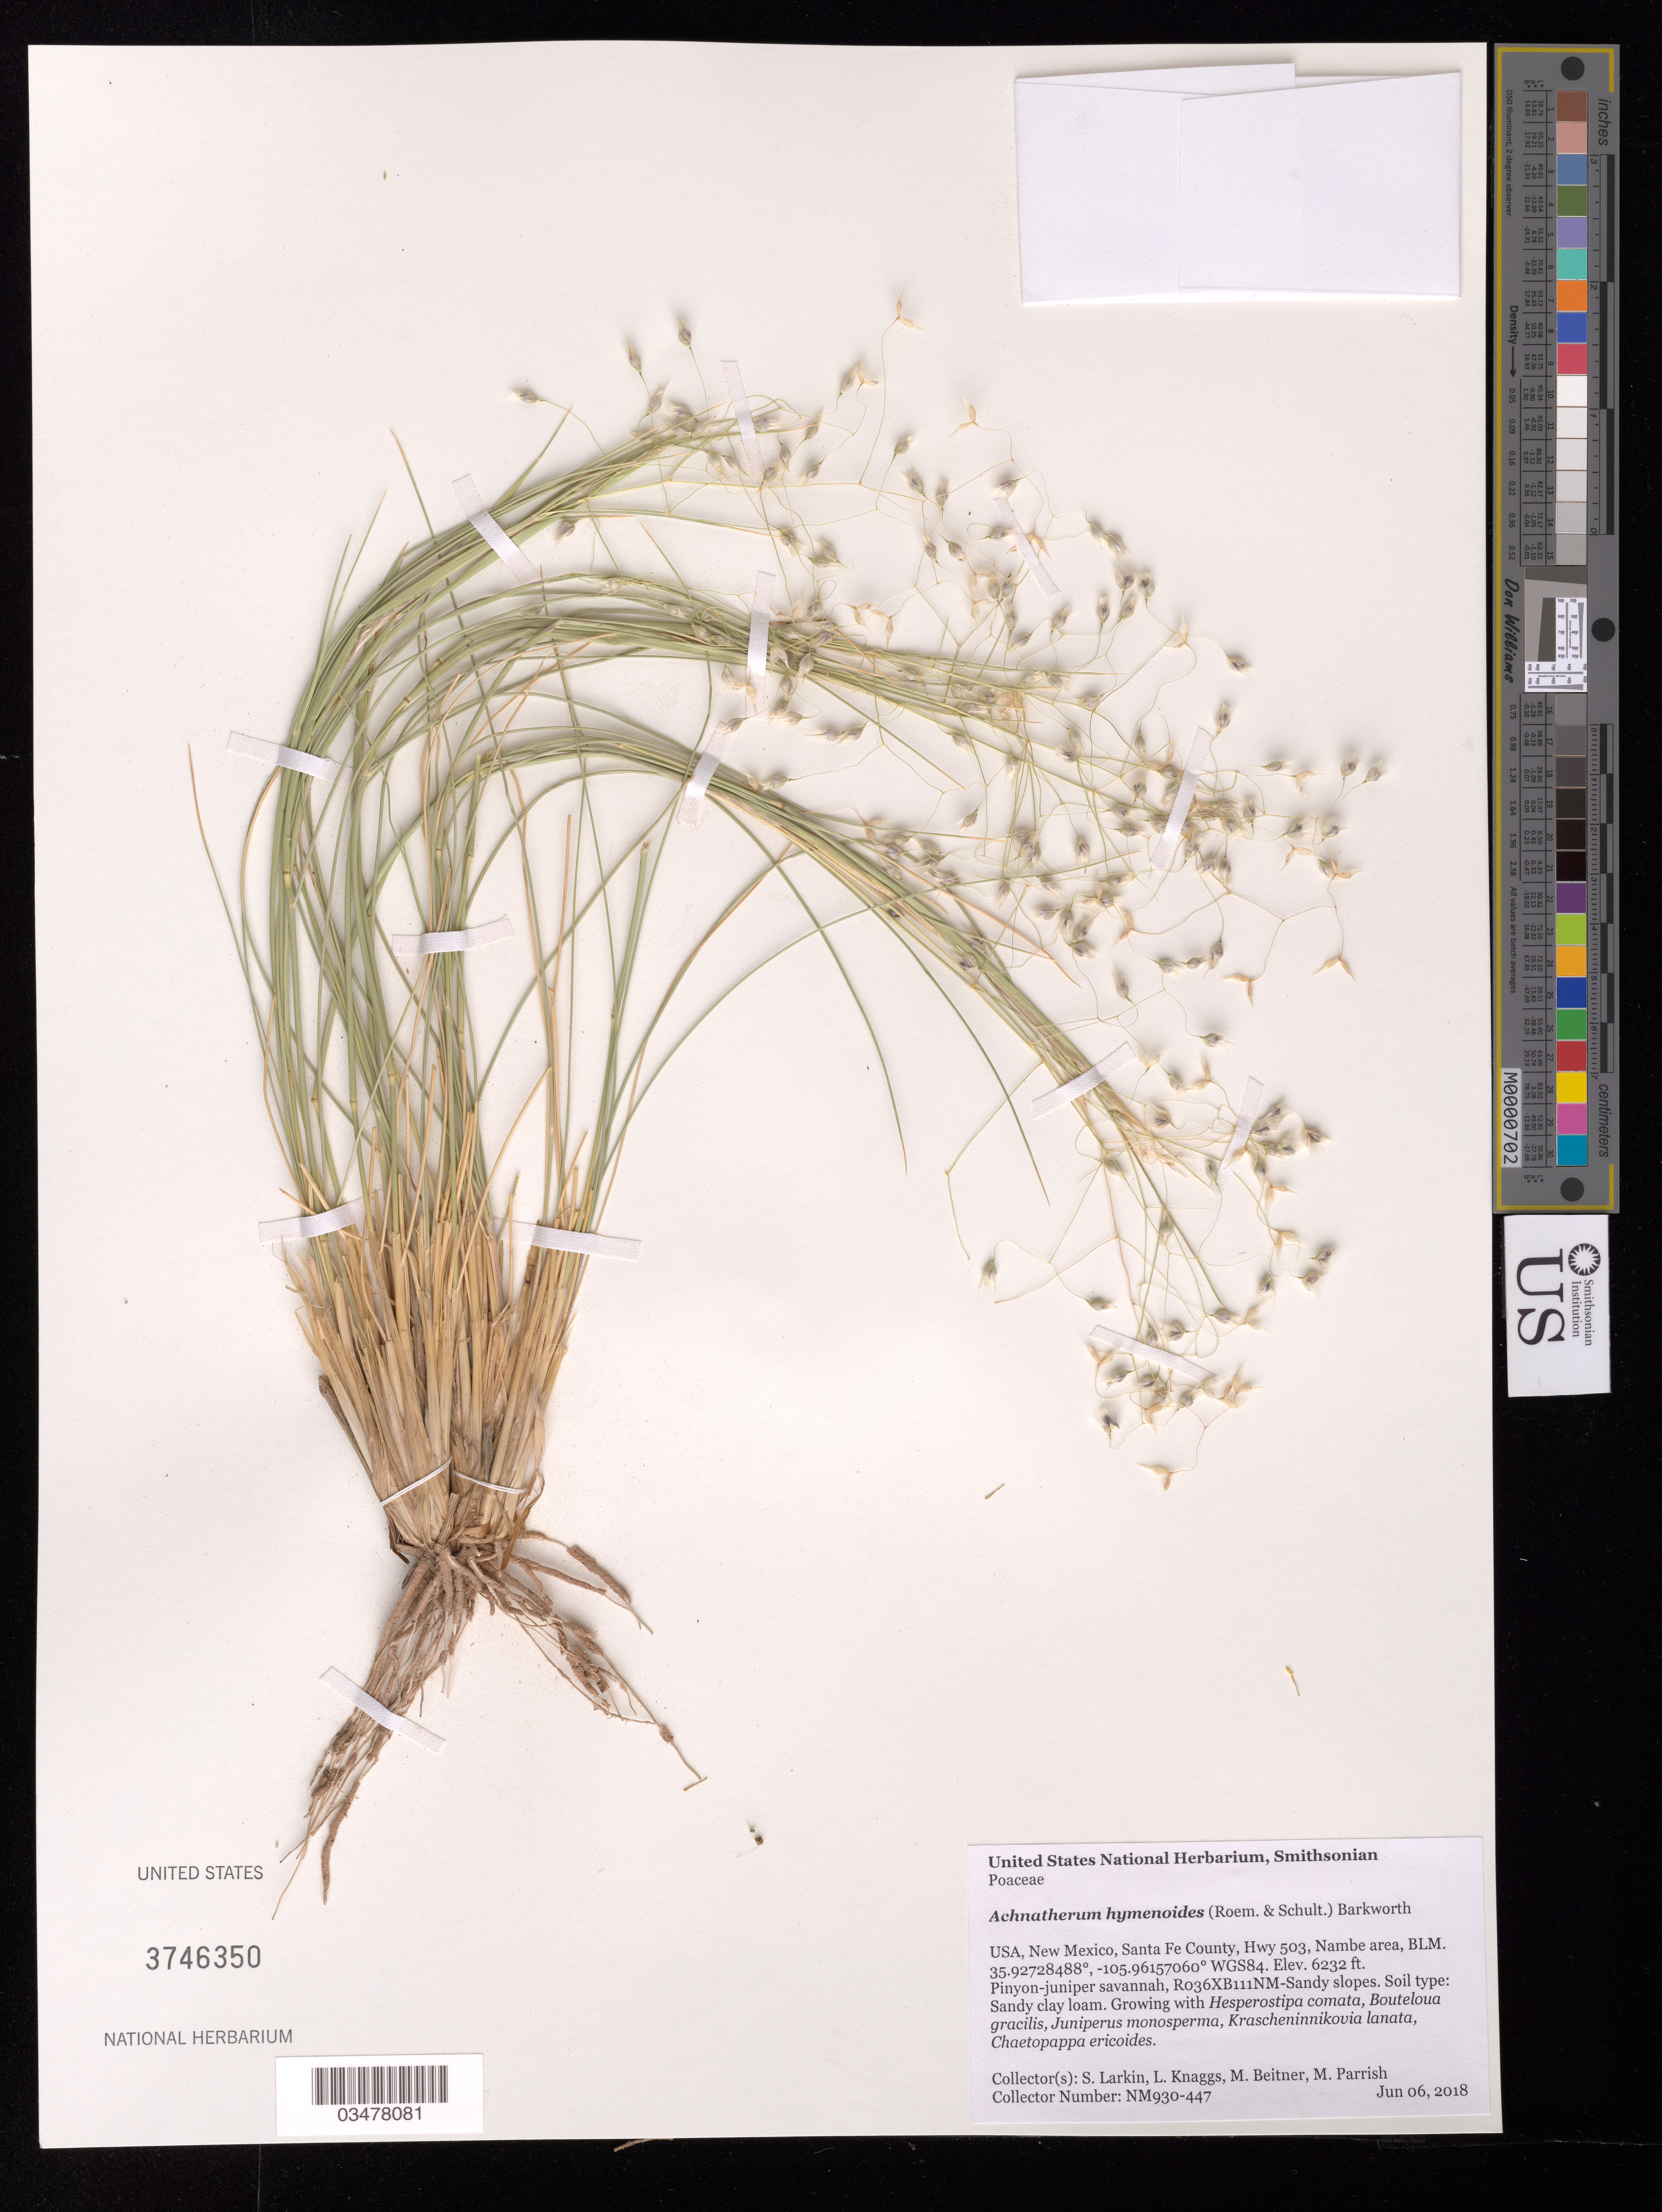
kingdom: Plantae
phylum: Tracheophyta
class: Liliopsida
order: Poales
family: Poaceae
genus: Achnatherum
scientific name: Achnatherum hymenoides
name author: (Roem. & Schult.) Barkworth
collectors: S. Larkin, L. Knaggs, M. Parrish & M. Beitner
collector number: NM930-447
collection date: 2018-06-06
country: United States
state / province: New Mexico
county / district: Santa Fe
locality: Nambe, Hwy 503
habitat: RO36XB111NM - Sandy slopes. Sandy clay loam. With Hesperostipa comata, Bouteloua gracilis, Juniperus monosperma, etc.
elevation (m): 1900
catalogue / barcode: US 3746350